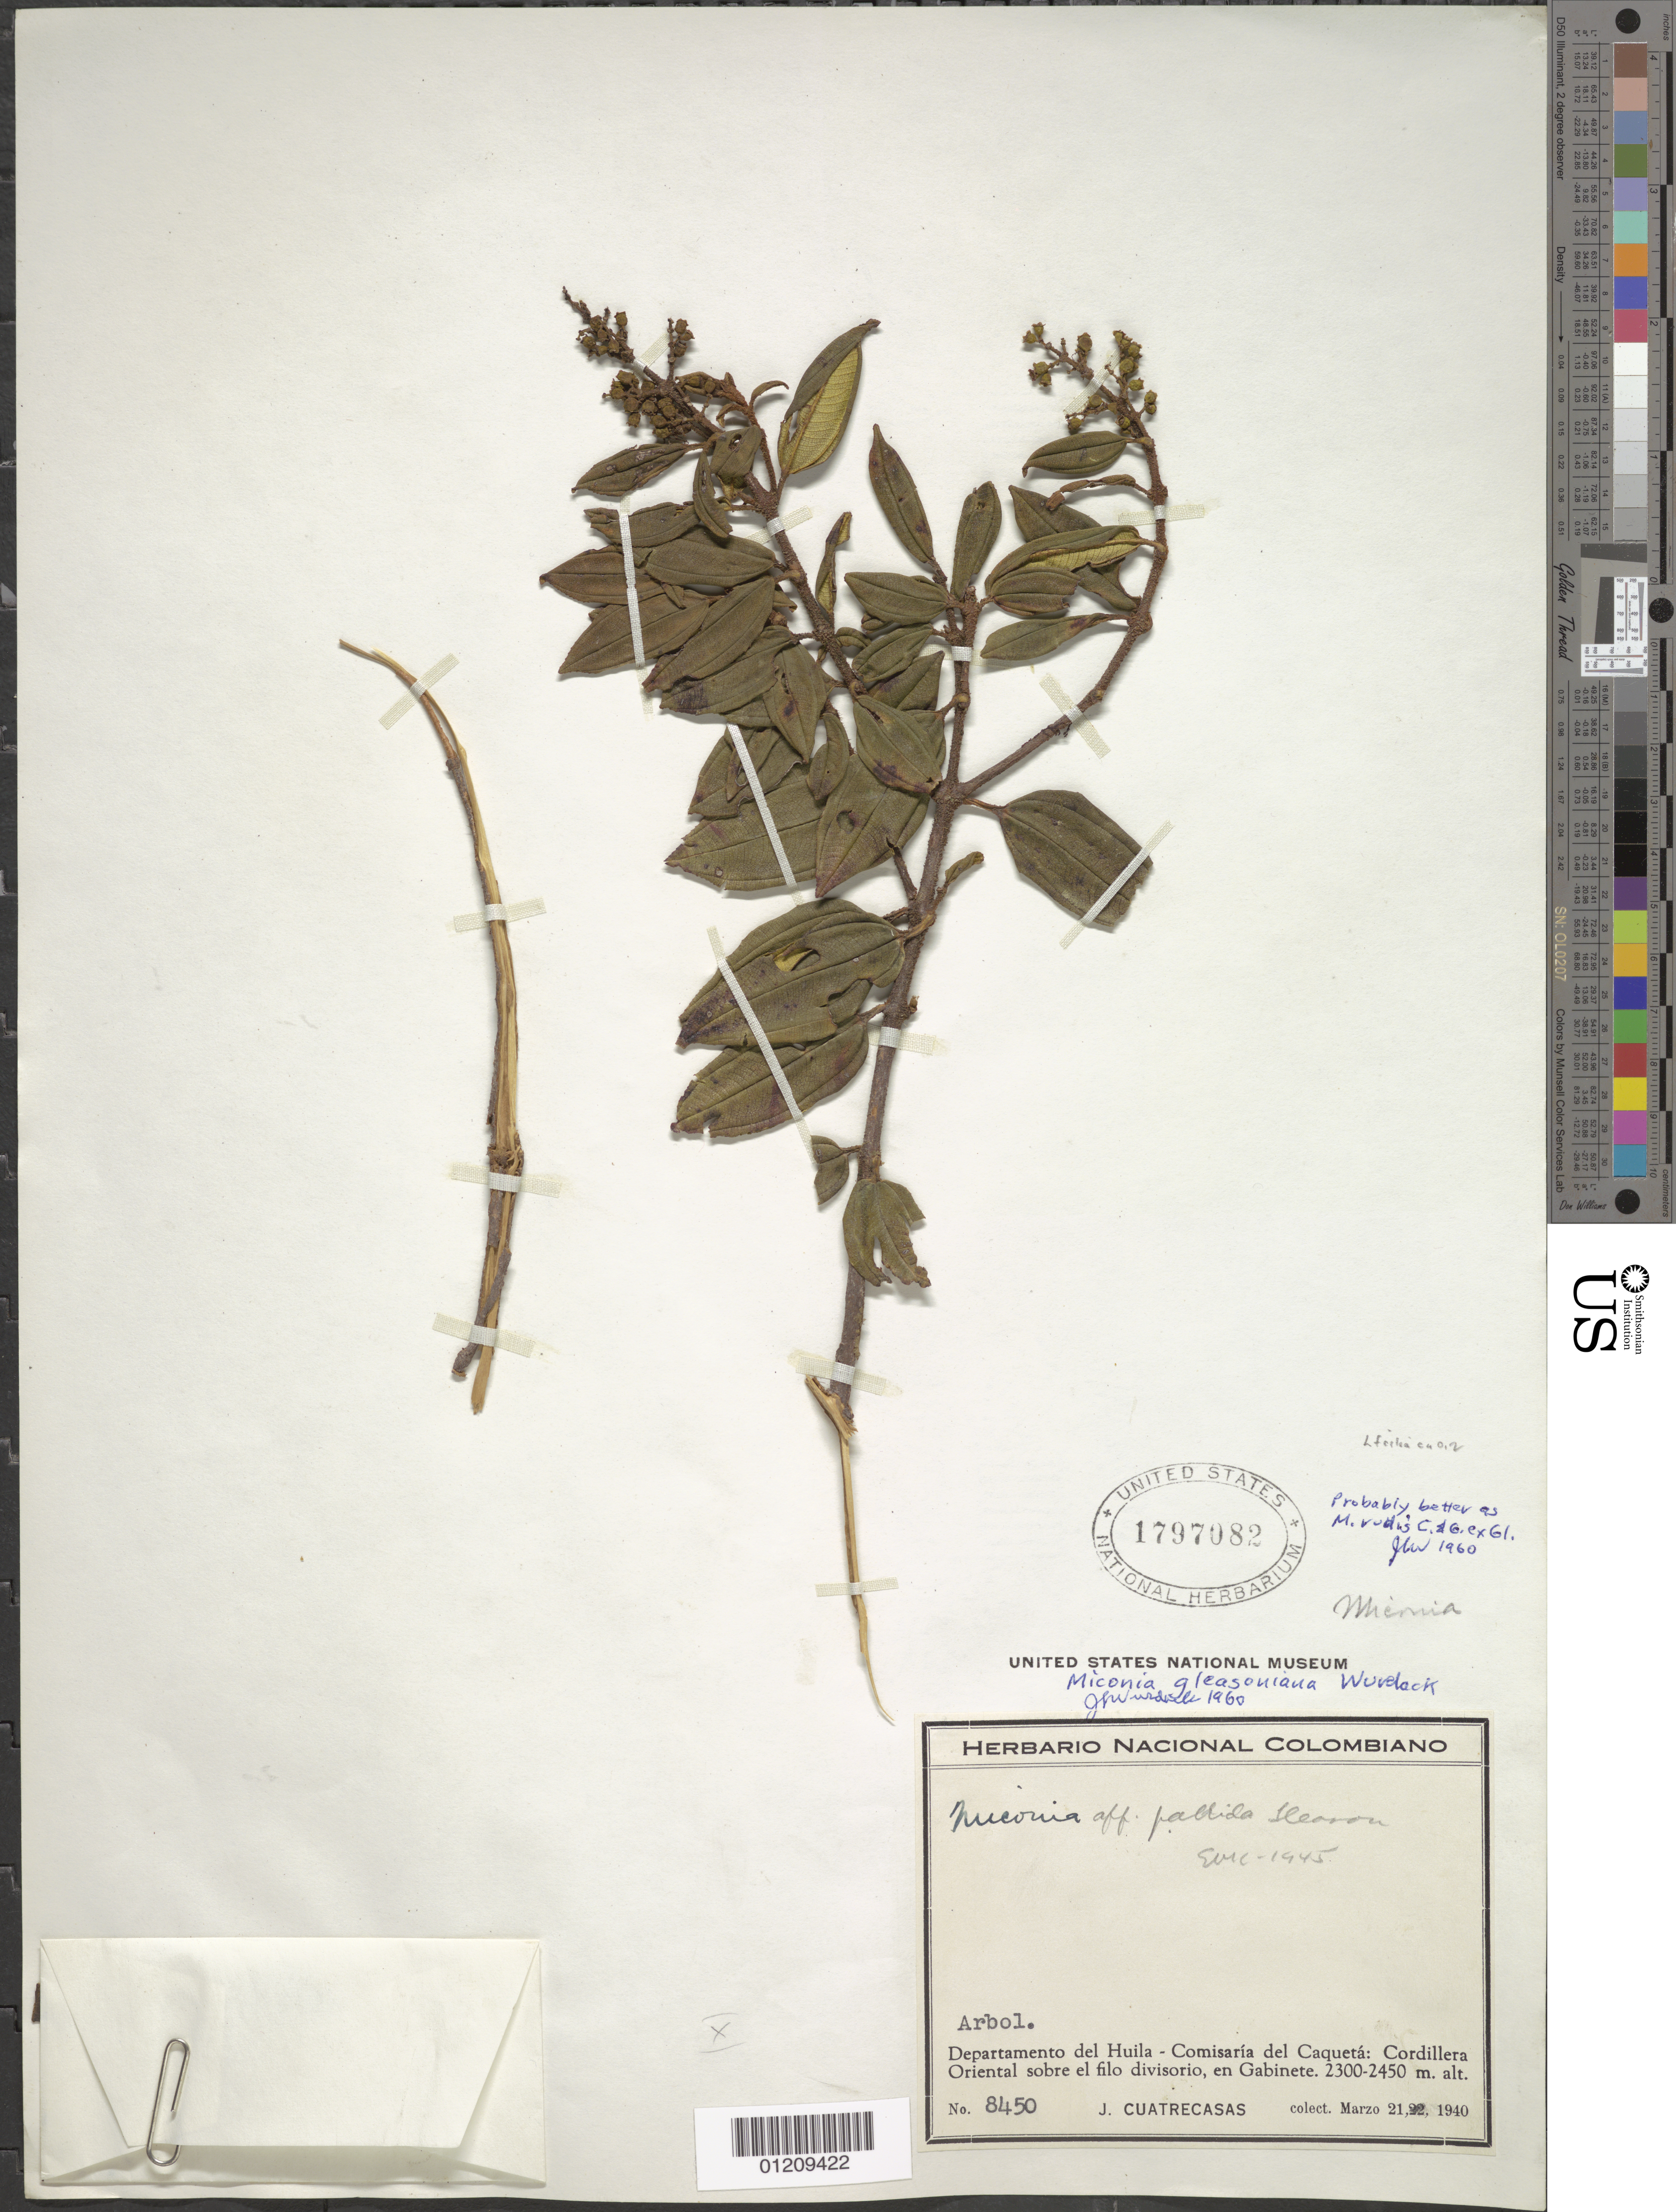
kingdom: Plantae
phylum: Tracheophyta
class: Magnoliopsida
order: Myrtales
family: Melastomataceae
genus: Miconia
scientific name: Miconia cladonia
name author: Gleason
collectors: J. Cuatrecasas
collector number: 8450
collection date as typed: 21 Mar 1940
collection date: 1940-03-21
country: Colombia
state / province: Huila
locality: Depto. del Huila - Comisaría del Caquetá: Cordillera Oriental sobre el filo divisorio, en Gabinete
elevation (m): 2300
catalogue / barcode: US 1797082